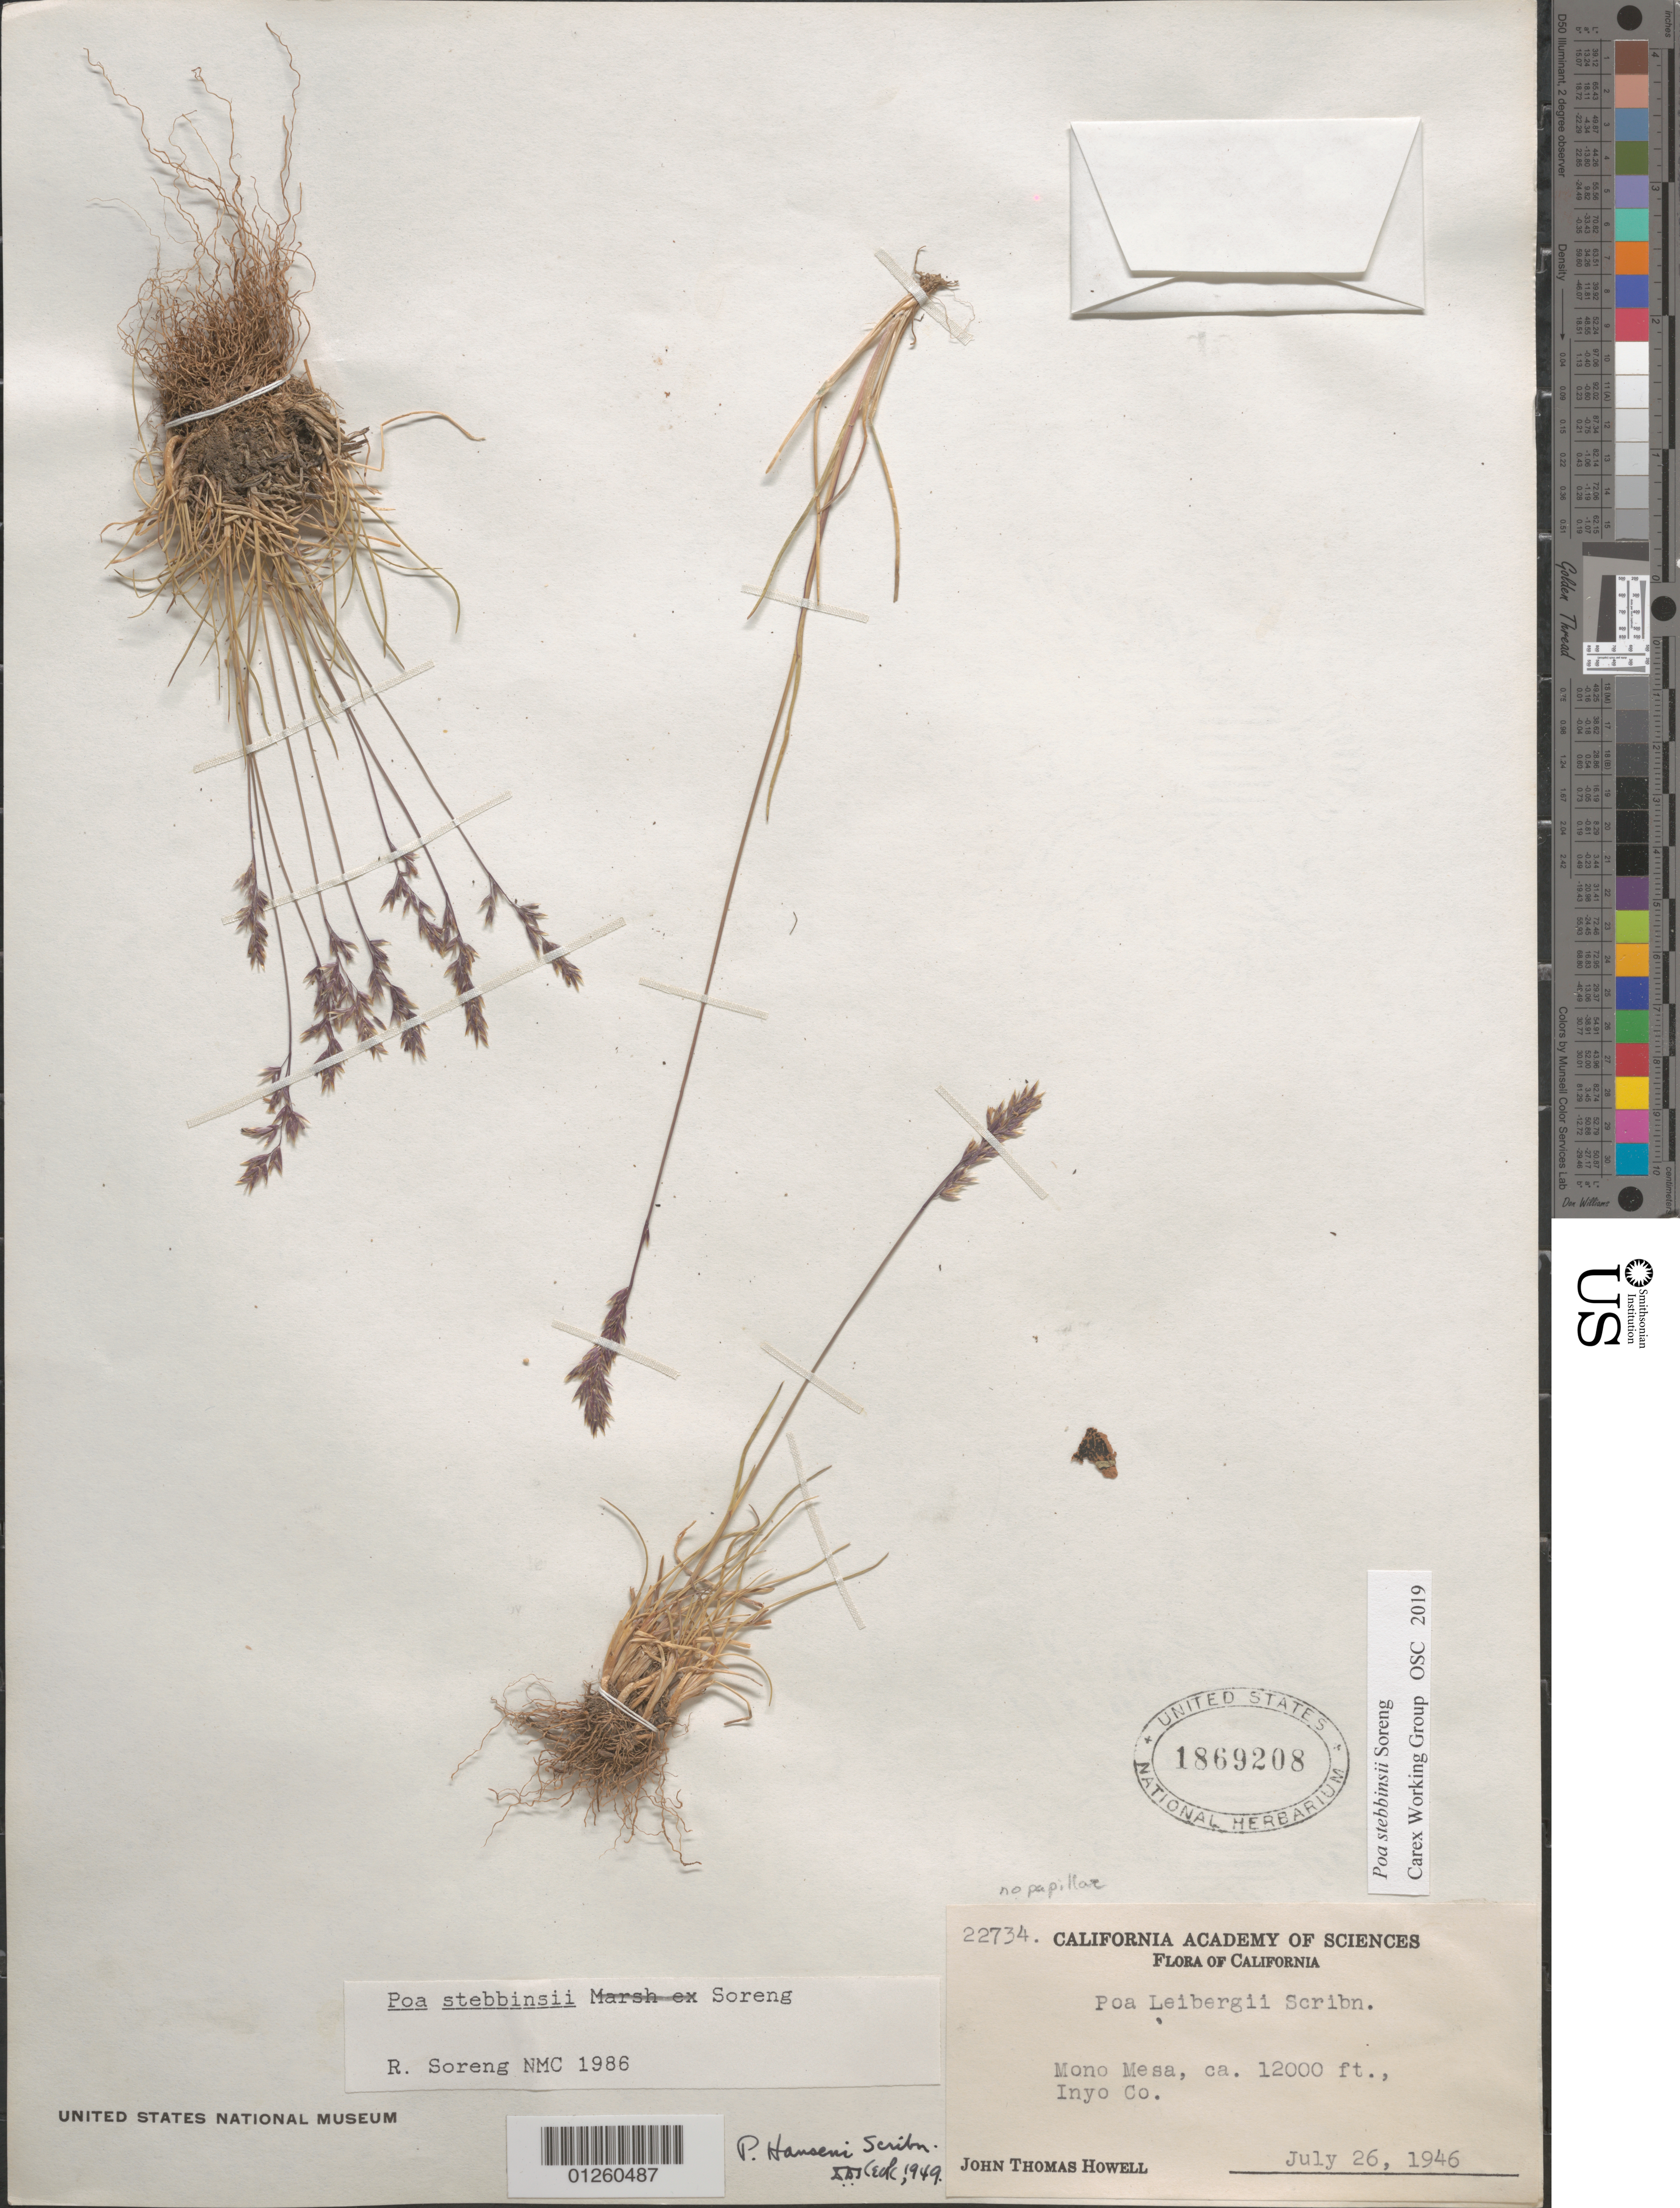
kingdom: Plantae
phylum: Tracheophyta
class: Liliopsida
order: Poales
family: Poaceae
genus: Poa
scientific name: Poa stebbinsii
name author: Soreng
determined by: Soreng, Robert J., Research Associate (BOT), Smithsonian Institution - National Museum of Natural History (UNITED STATES)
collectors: J. T. Howell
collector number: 22734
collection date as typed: July 26, 1946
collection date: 1946-07-26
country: United States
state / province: California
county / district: Inyo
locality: Mono Mesa.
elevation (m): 3658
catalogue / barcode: US 1869208